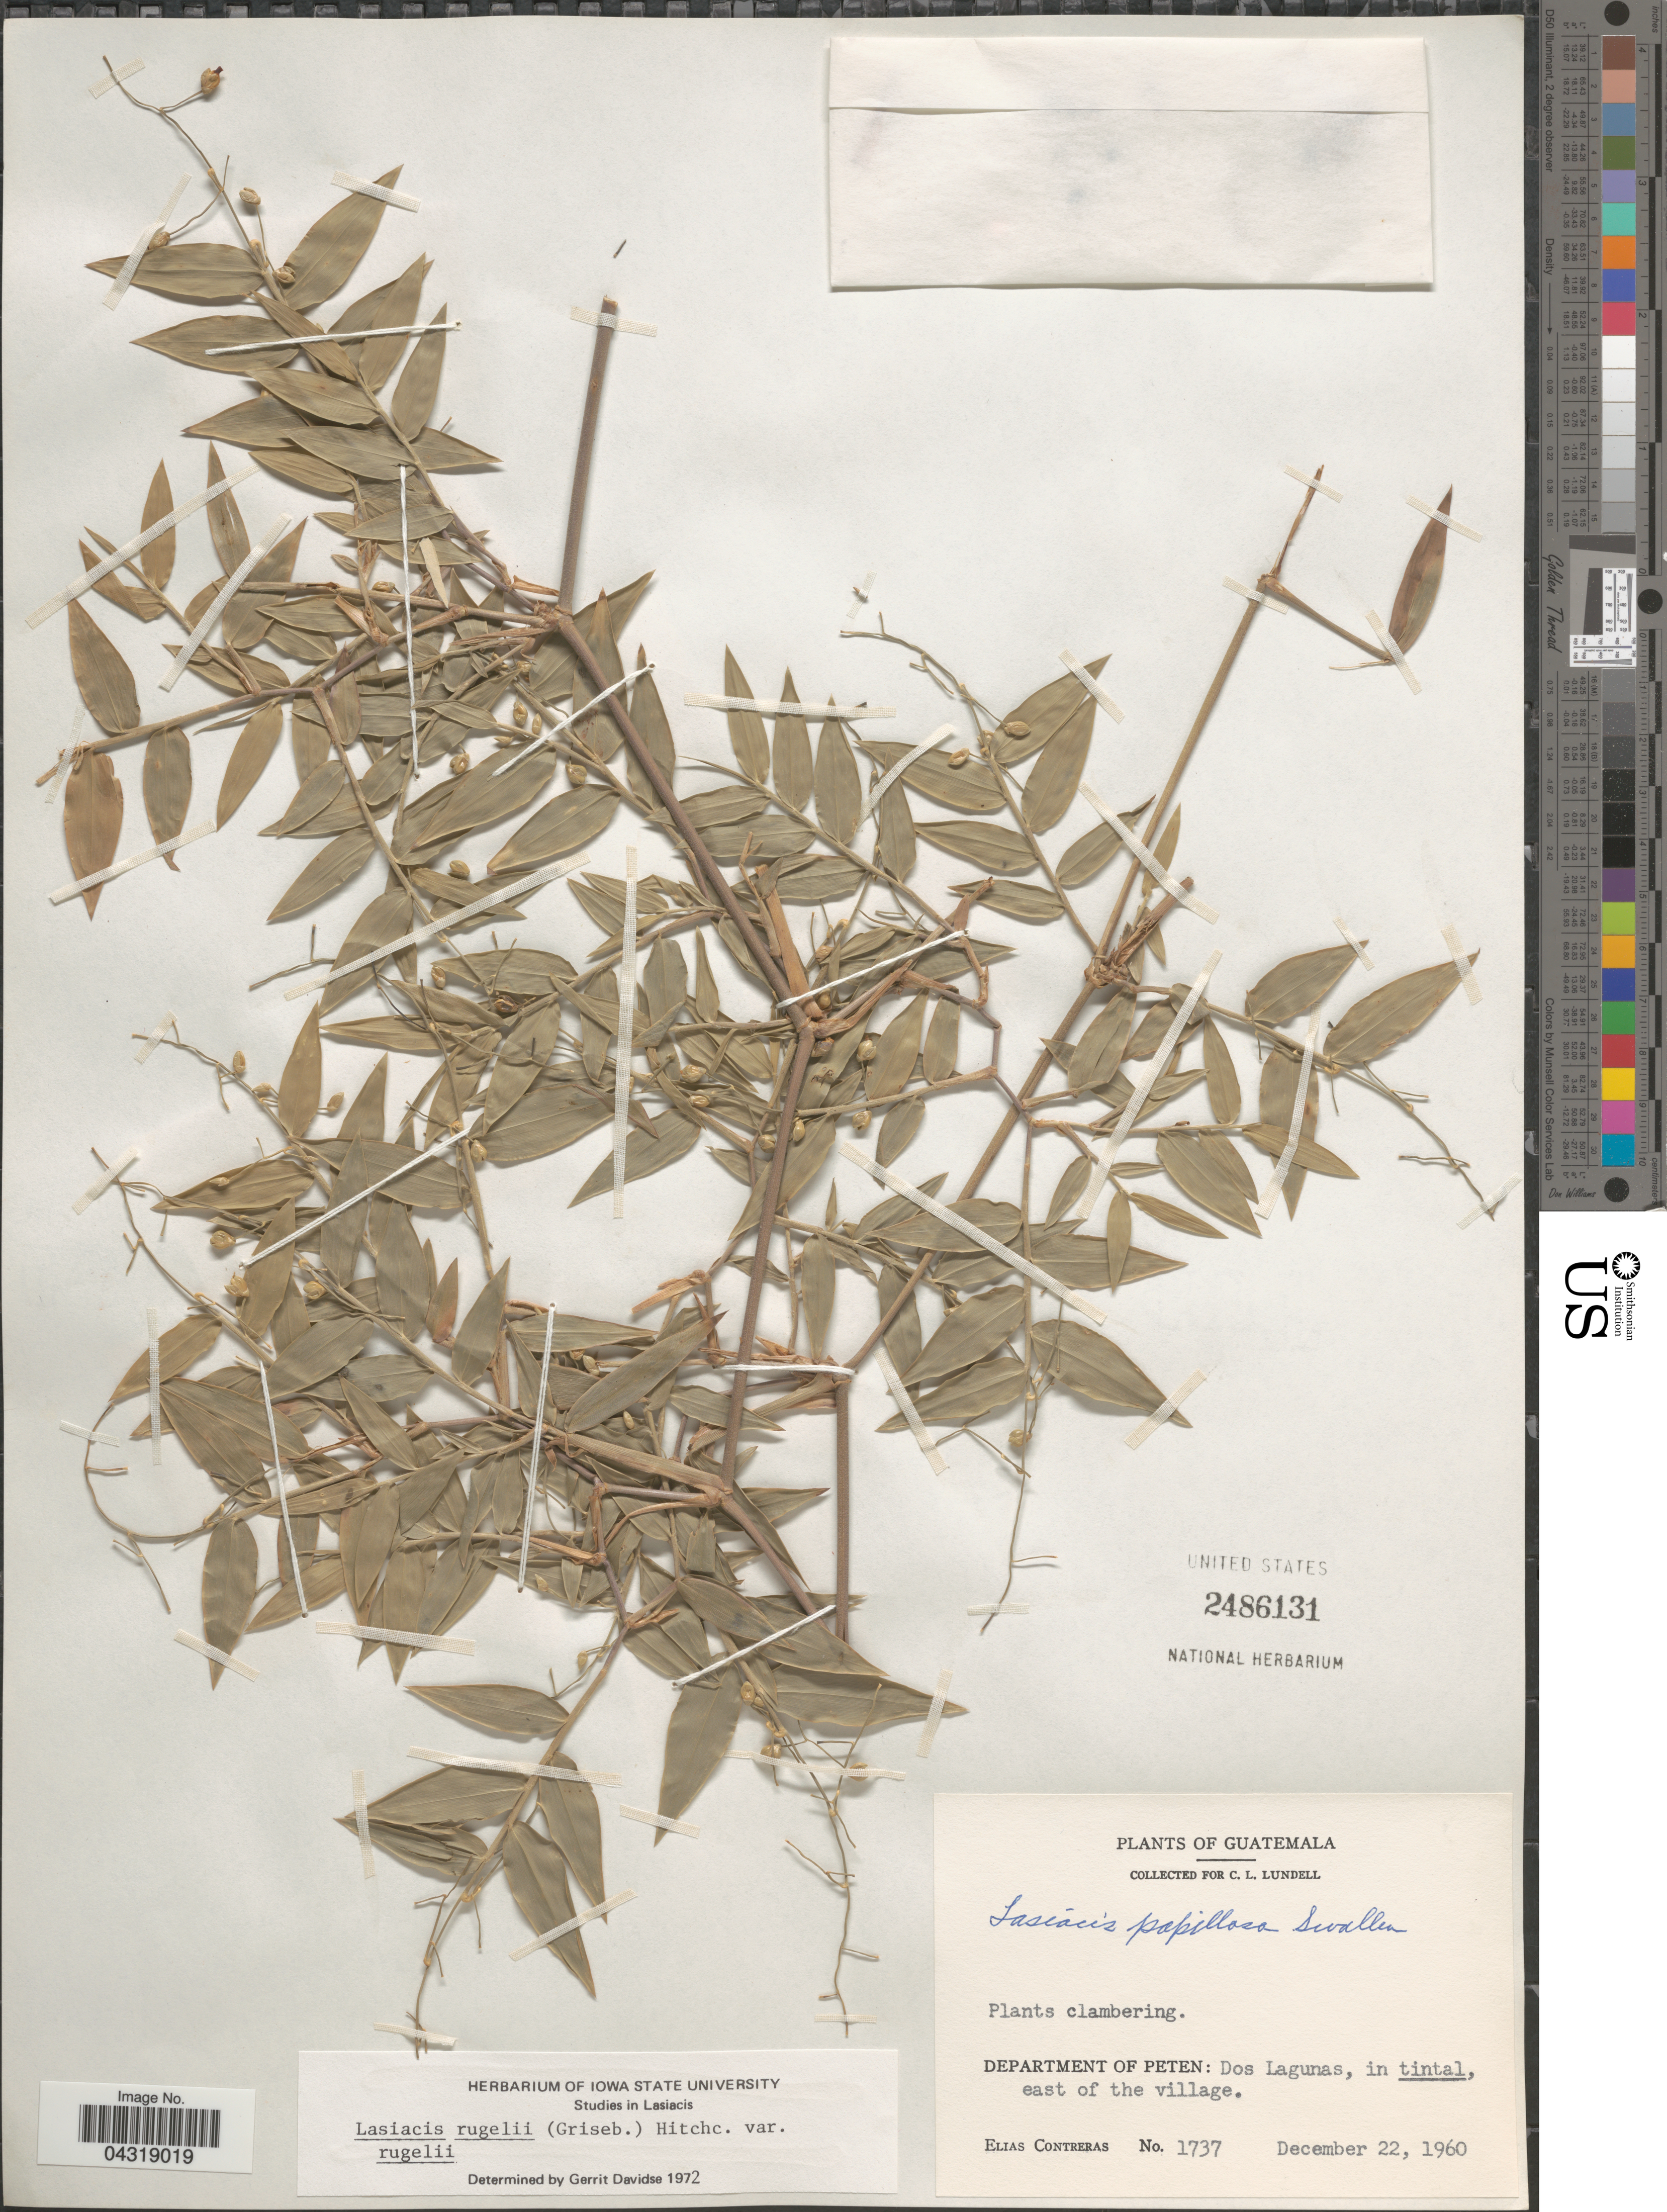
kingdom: Plantae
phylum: Tracheophyta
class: Liliopsida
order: Poales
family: Poaceae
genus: Lasiacis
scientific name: Lasiacis rugelii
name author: (Griseb.) Hitchc.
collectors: E. Contreras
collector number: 1737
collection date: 1960-12-22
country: Guatemala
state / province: El Peten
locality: Department of Peten: Dos Lagunas, in tintal, east of the village.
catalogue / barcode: US 2486131